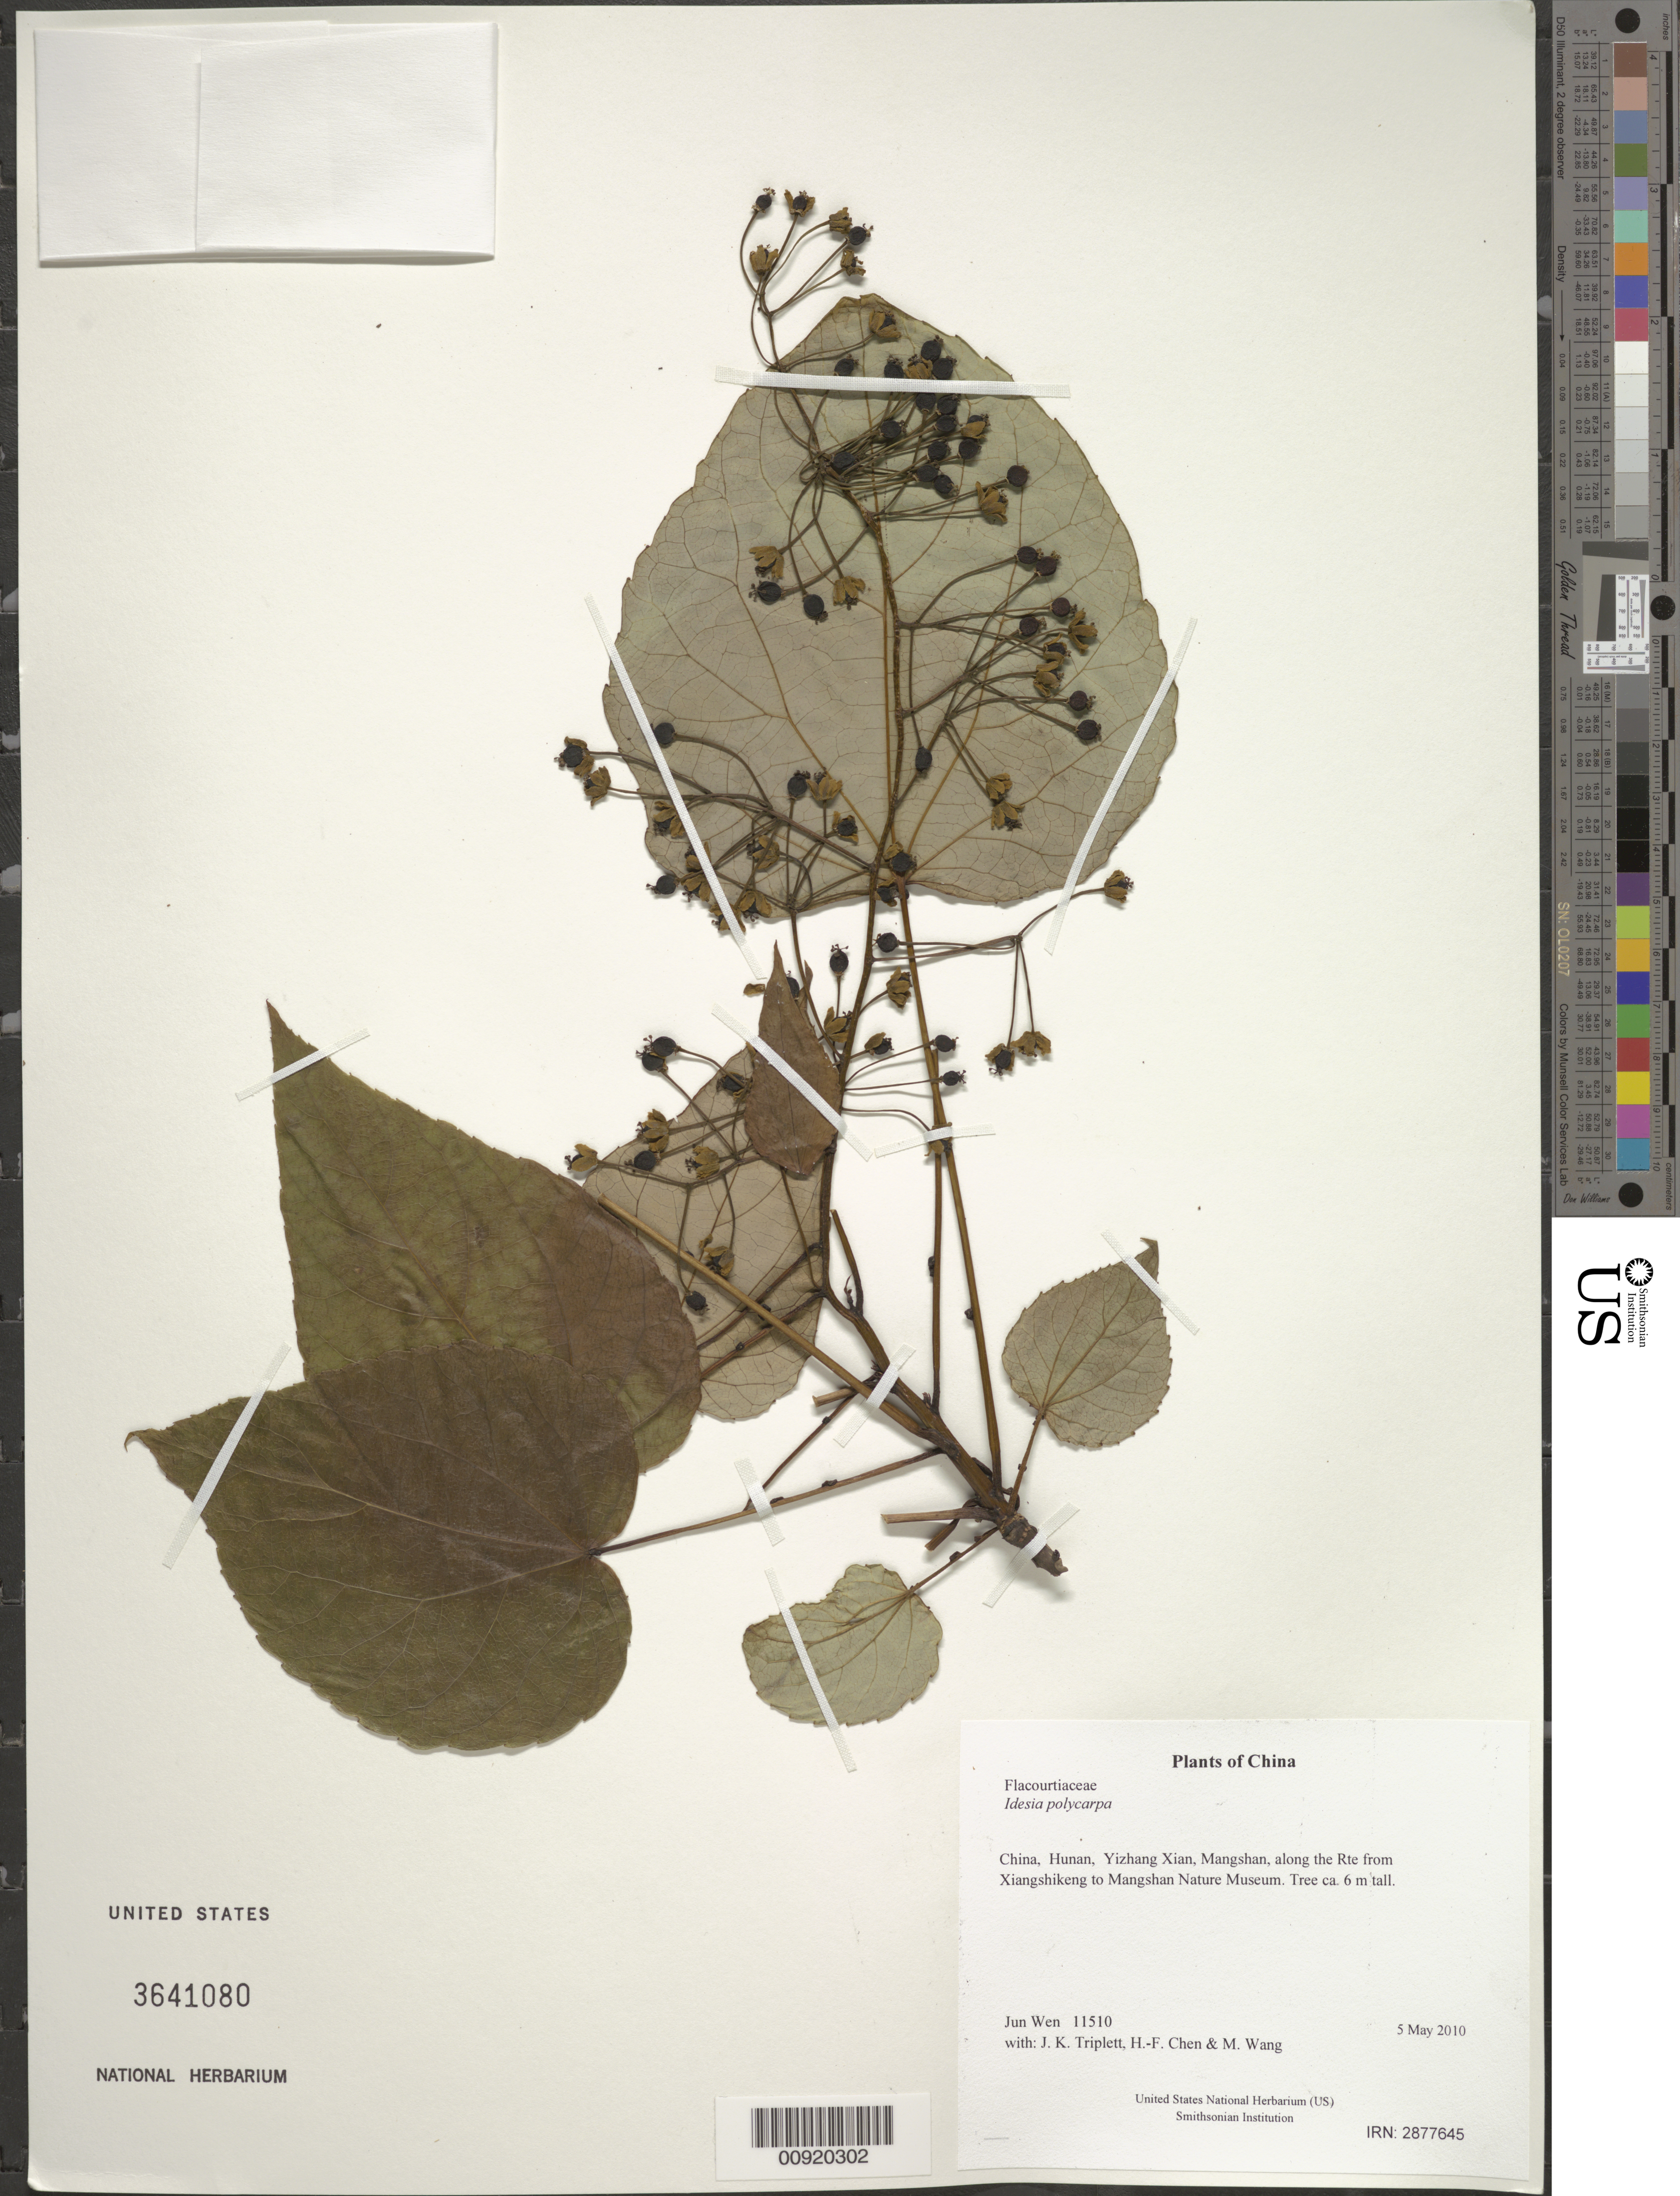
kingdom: Plantae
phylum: Tracheophyta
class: Magnoliopsida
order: Malpighiales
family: Salicaceae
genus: Idesia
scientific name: Idesia polycarpa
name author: Maxim.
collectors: J. Wen, J. K. Triplett, H.-F. Chen & M. Wang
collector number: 11510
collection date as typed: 5 May 2010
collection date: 2010-05-05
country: China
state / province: Hunan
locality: Yizhang Xian, Mangshan, along the Rte from Xiangshikeng to Mangshan Nature Museum.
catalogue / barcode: US 3641080